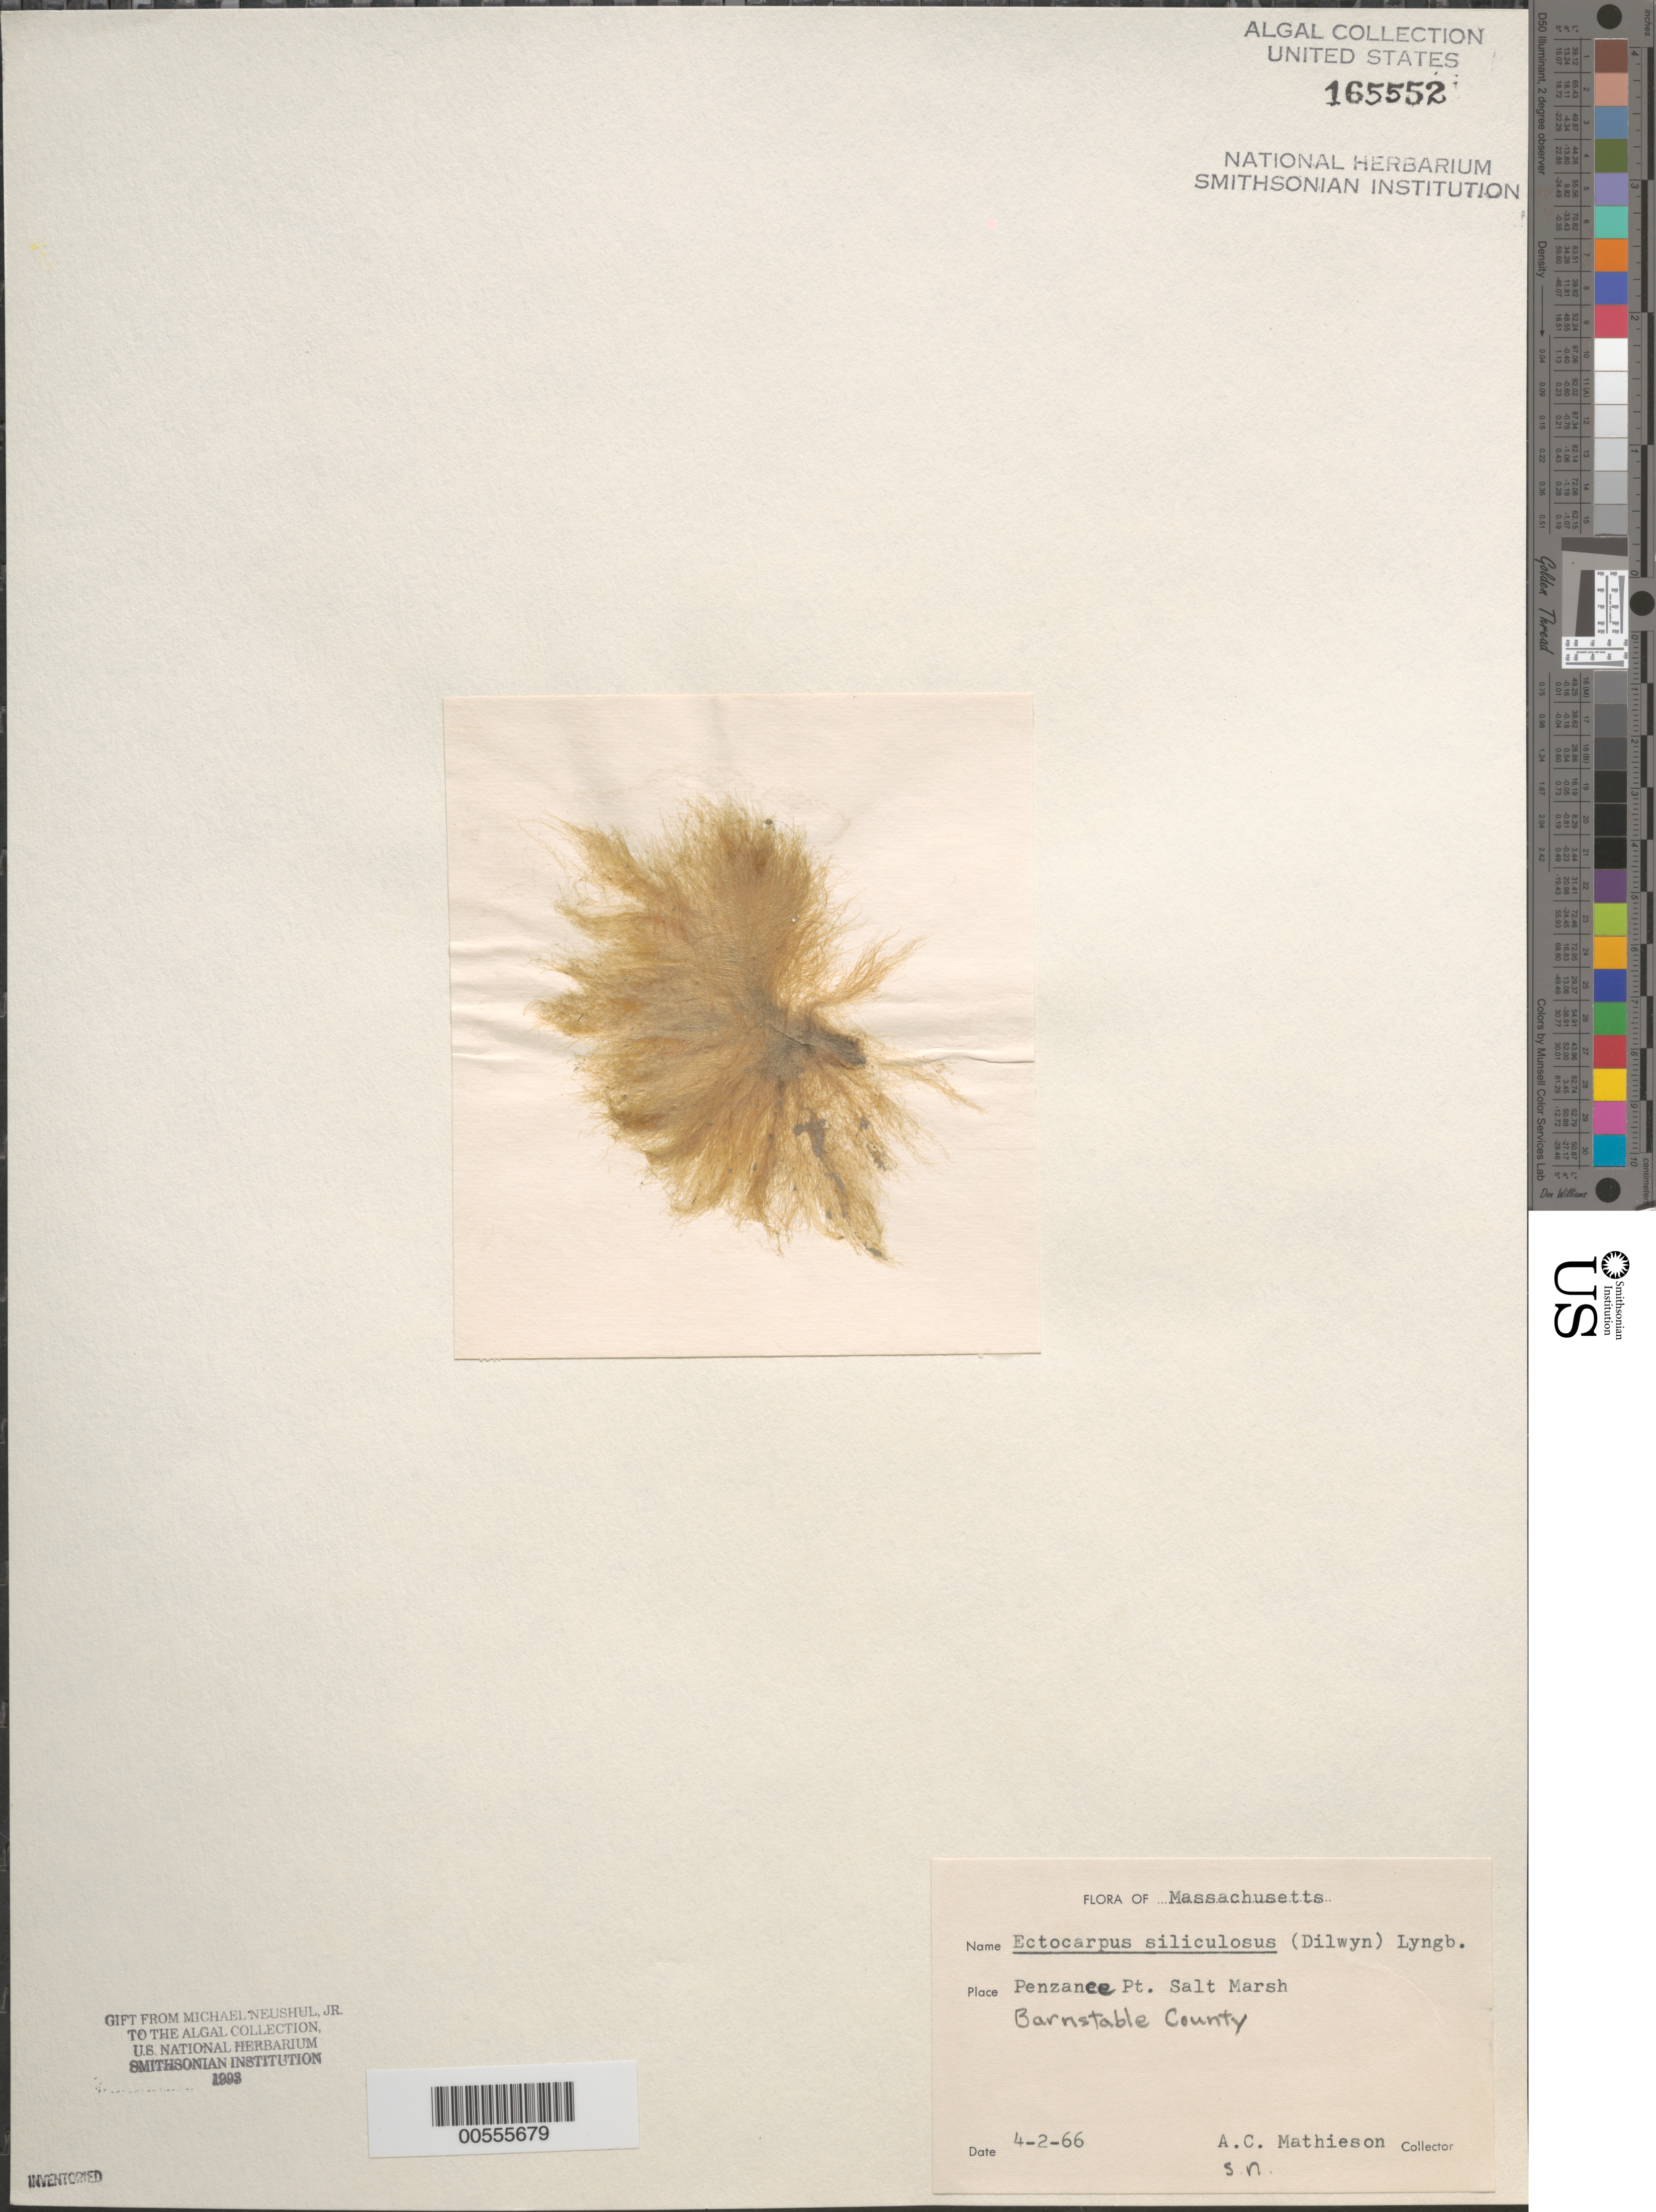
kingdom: Chromista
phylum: Ochrophyta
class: Phaeophyceae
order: Ectocarpales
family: Ectocarpaceae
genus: Ectocarpus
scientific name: Ectocarpus siliculosus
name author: (Dillwyn) Lyngbye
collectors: A. C. Mathieson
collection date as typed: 02 Apr 1966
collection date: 1966-04-02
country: United States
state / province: Massachusetts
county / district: Barnstable County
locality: Penzance Point Salt Marsh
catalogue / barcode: US 165552